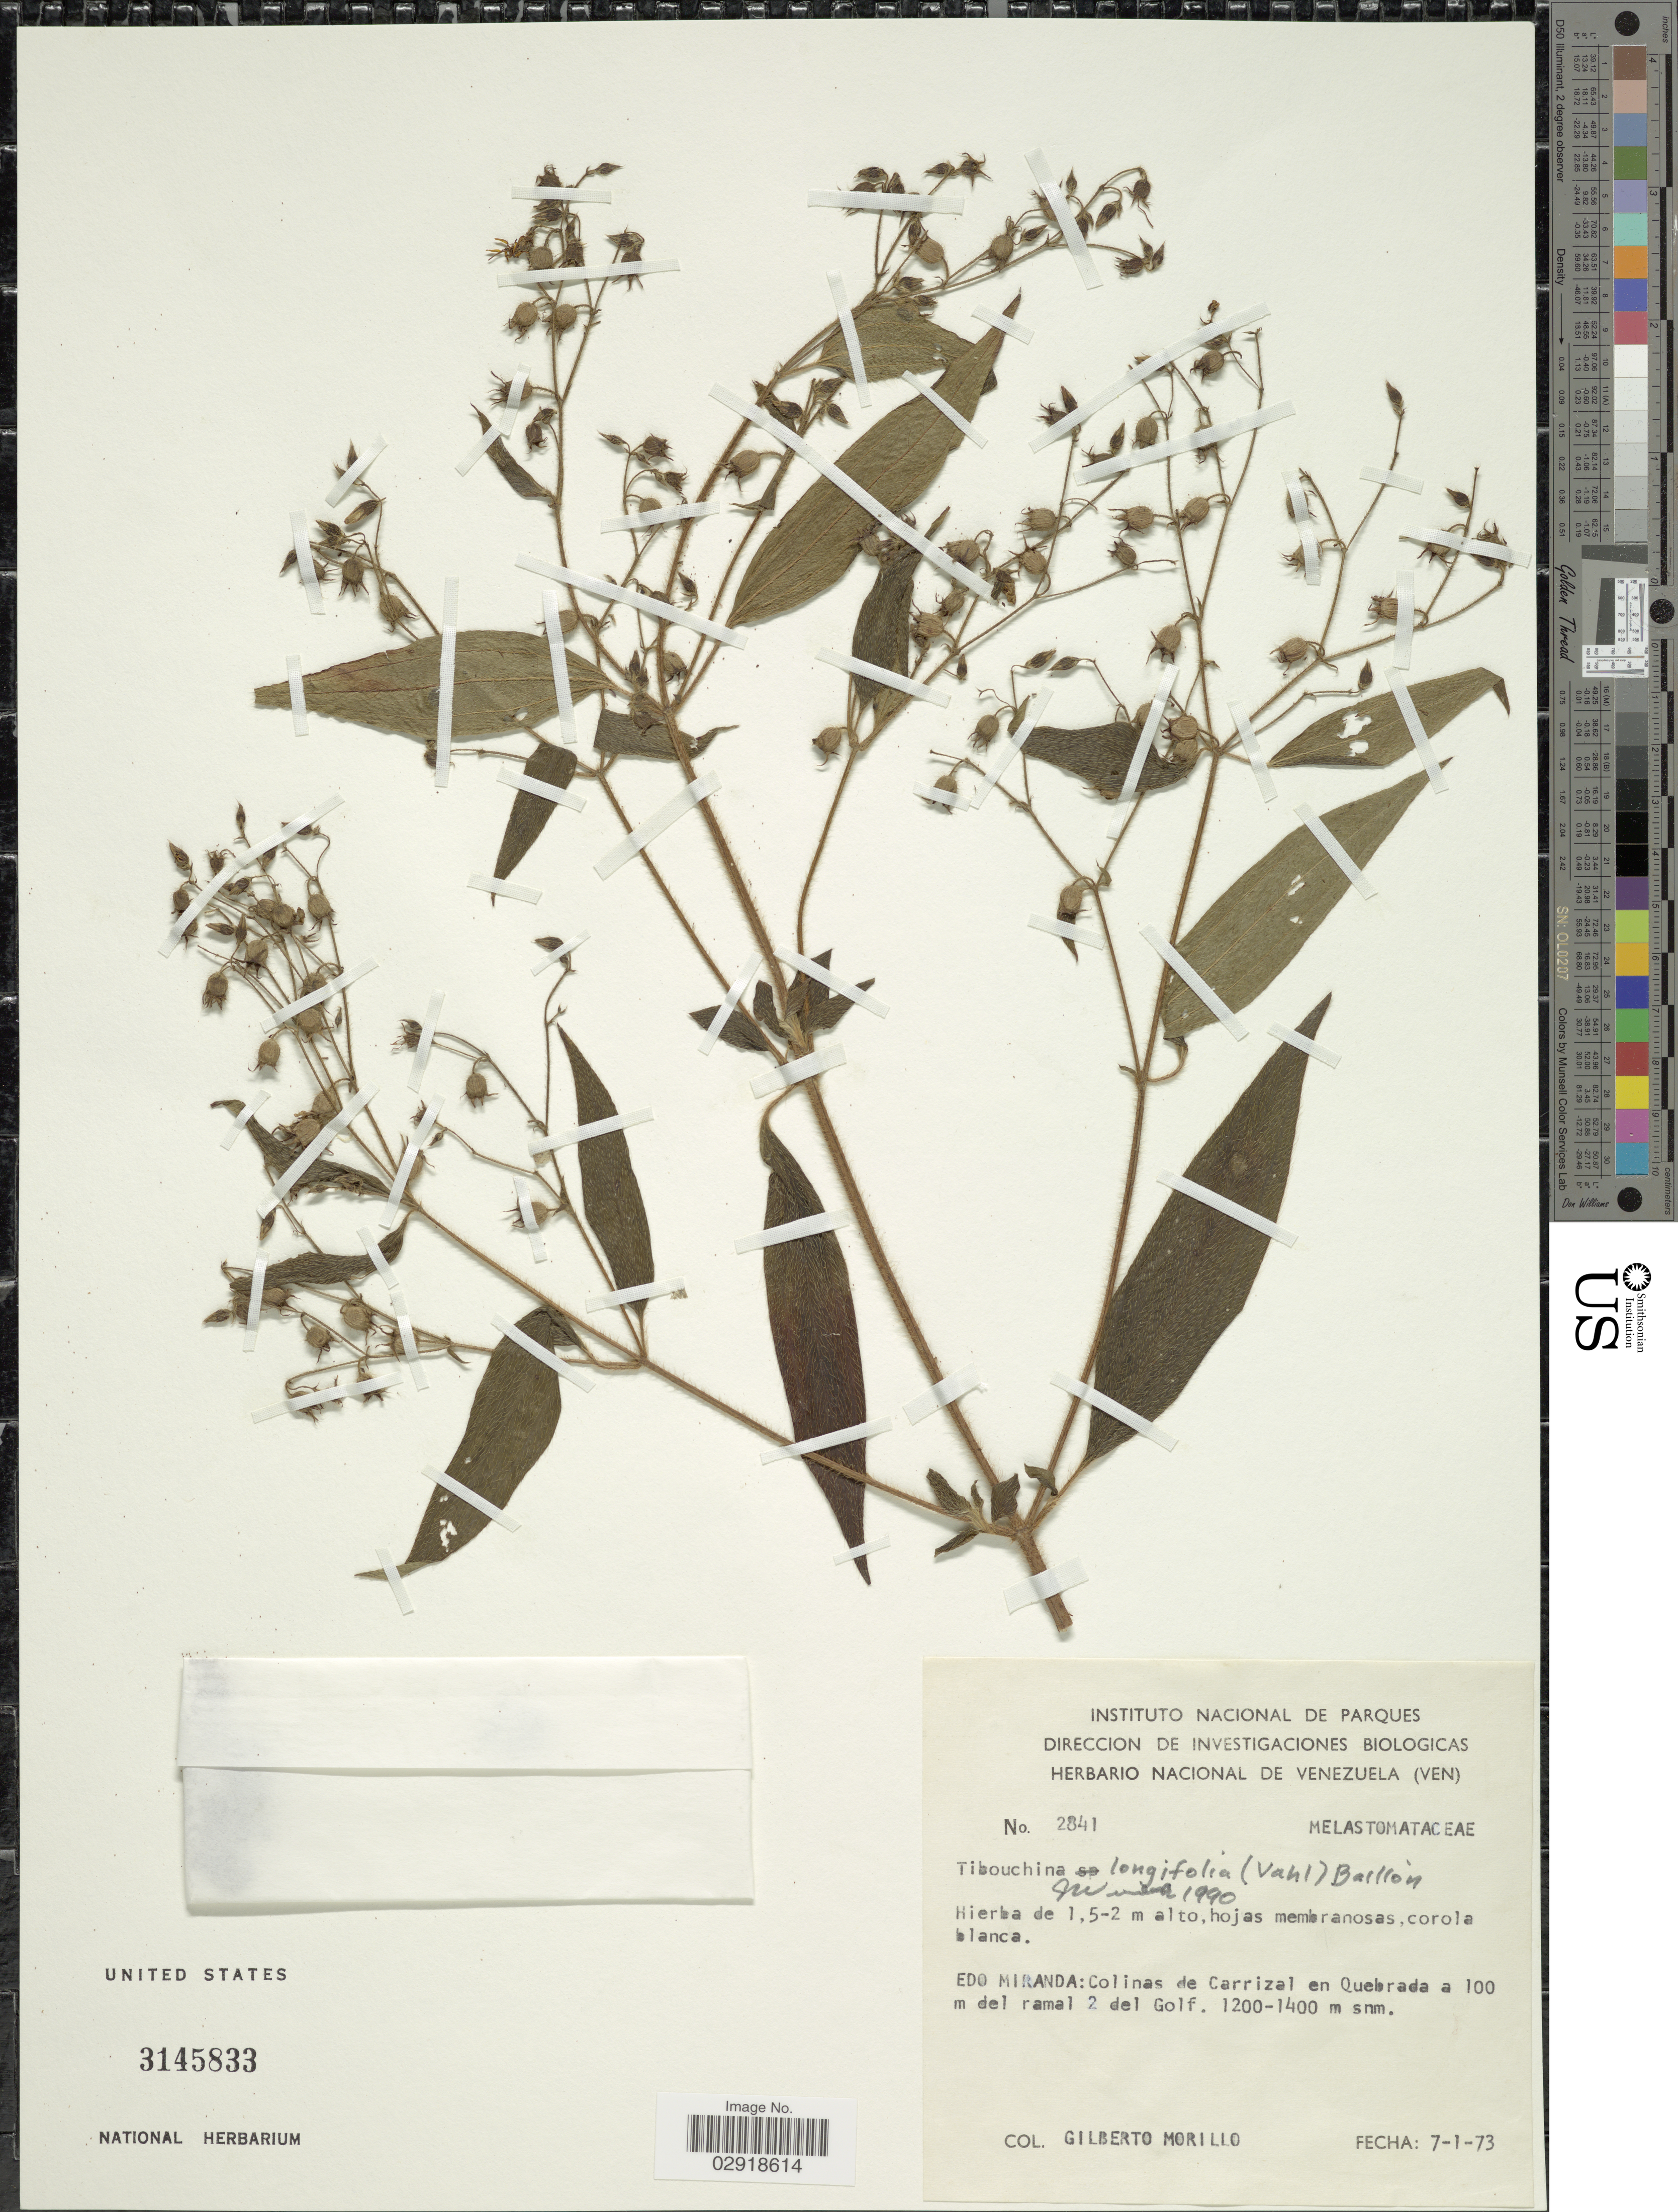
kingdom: Plantae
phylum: Tracheophyta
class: Magnoliopsida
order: Myrtales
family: Melastomataceae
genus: Chaetogastra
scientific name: Chaetogastra longifolia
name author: (Vahl) DC.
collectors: G. N. Morillo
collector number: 2841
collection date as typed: Transcribed d/m/y: 7/1/73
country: Venezuela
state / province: Miranda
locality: Edo Miranda: Colinas de Carrizal en Quebrada a 100 m del ramal 2 del Golf.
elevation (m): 1200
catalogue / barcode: US 3145833